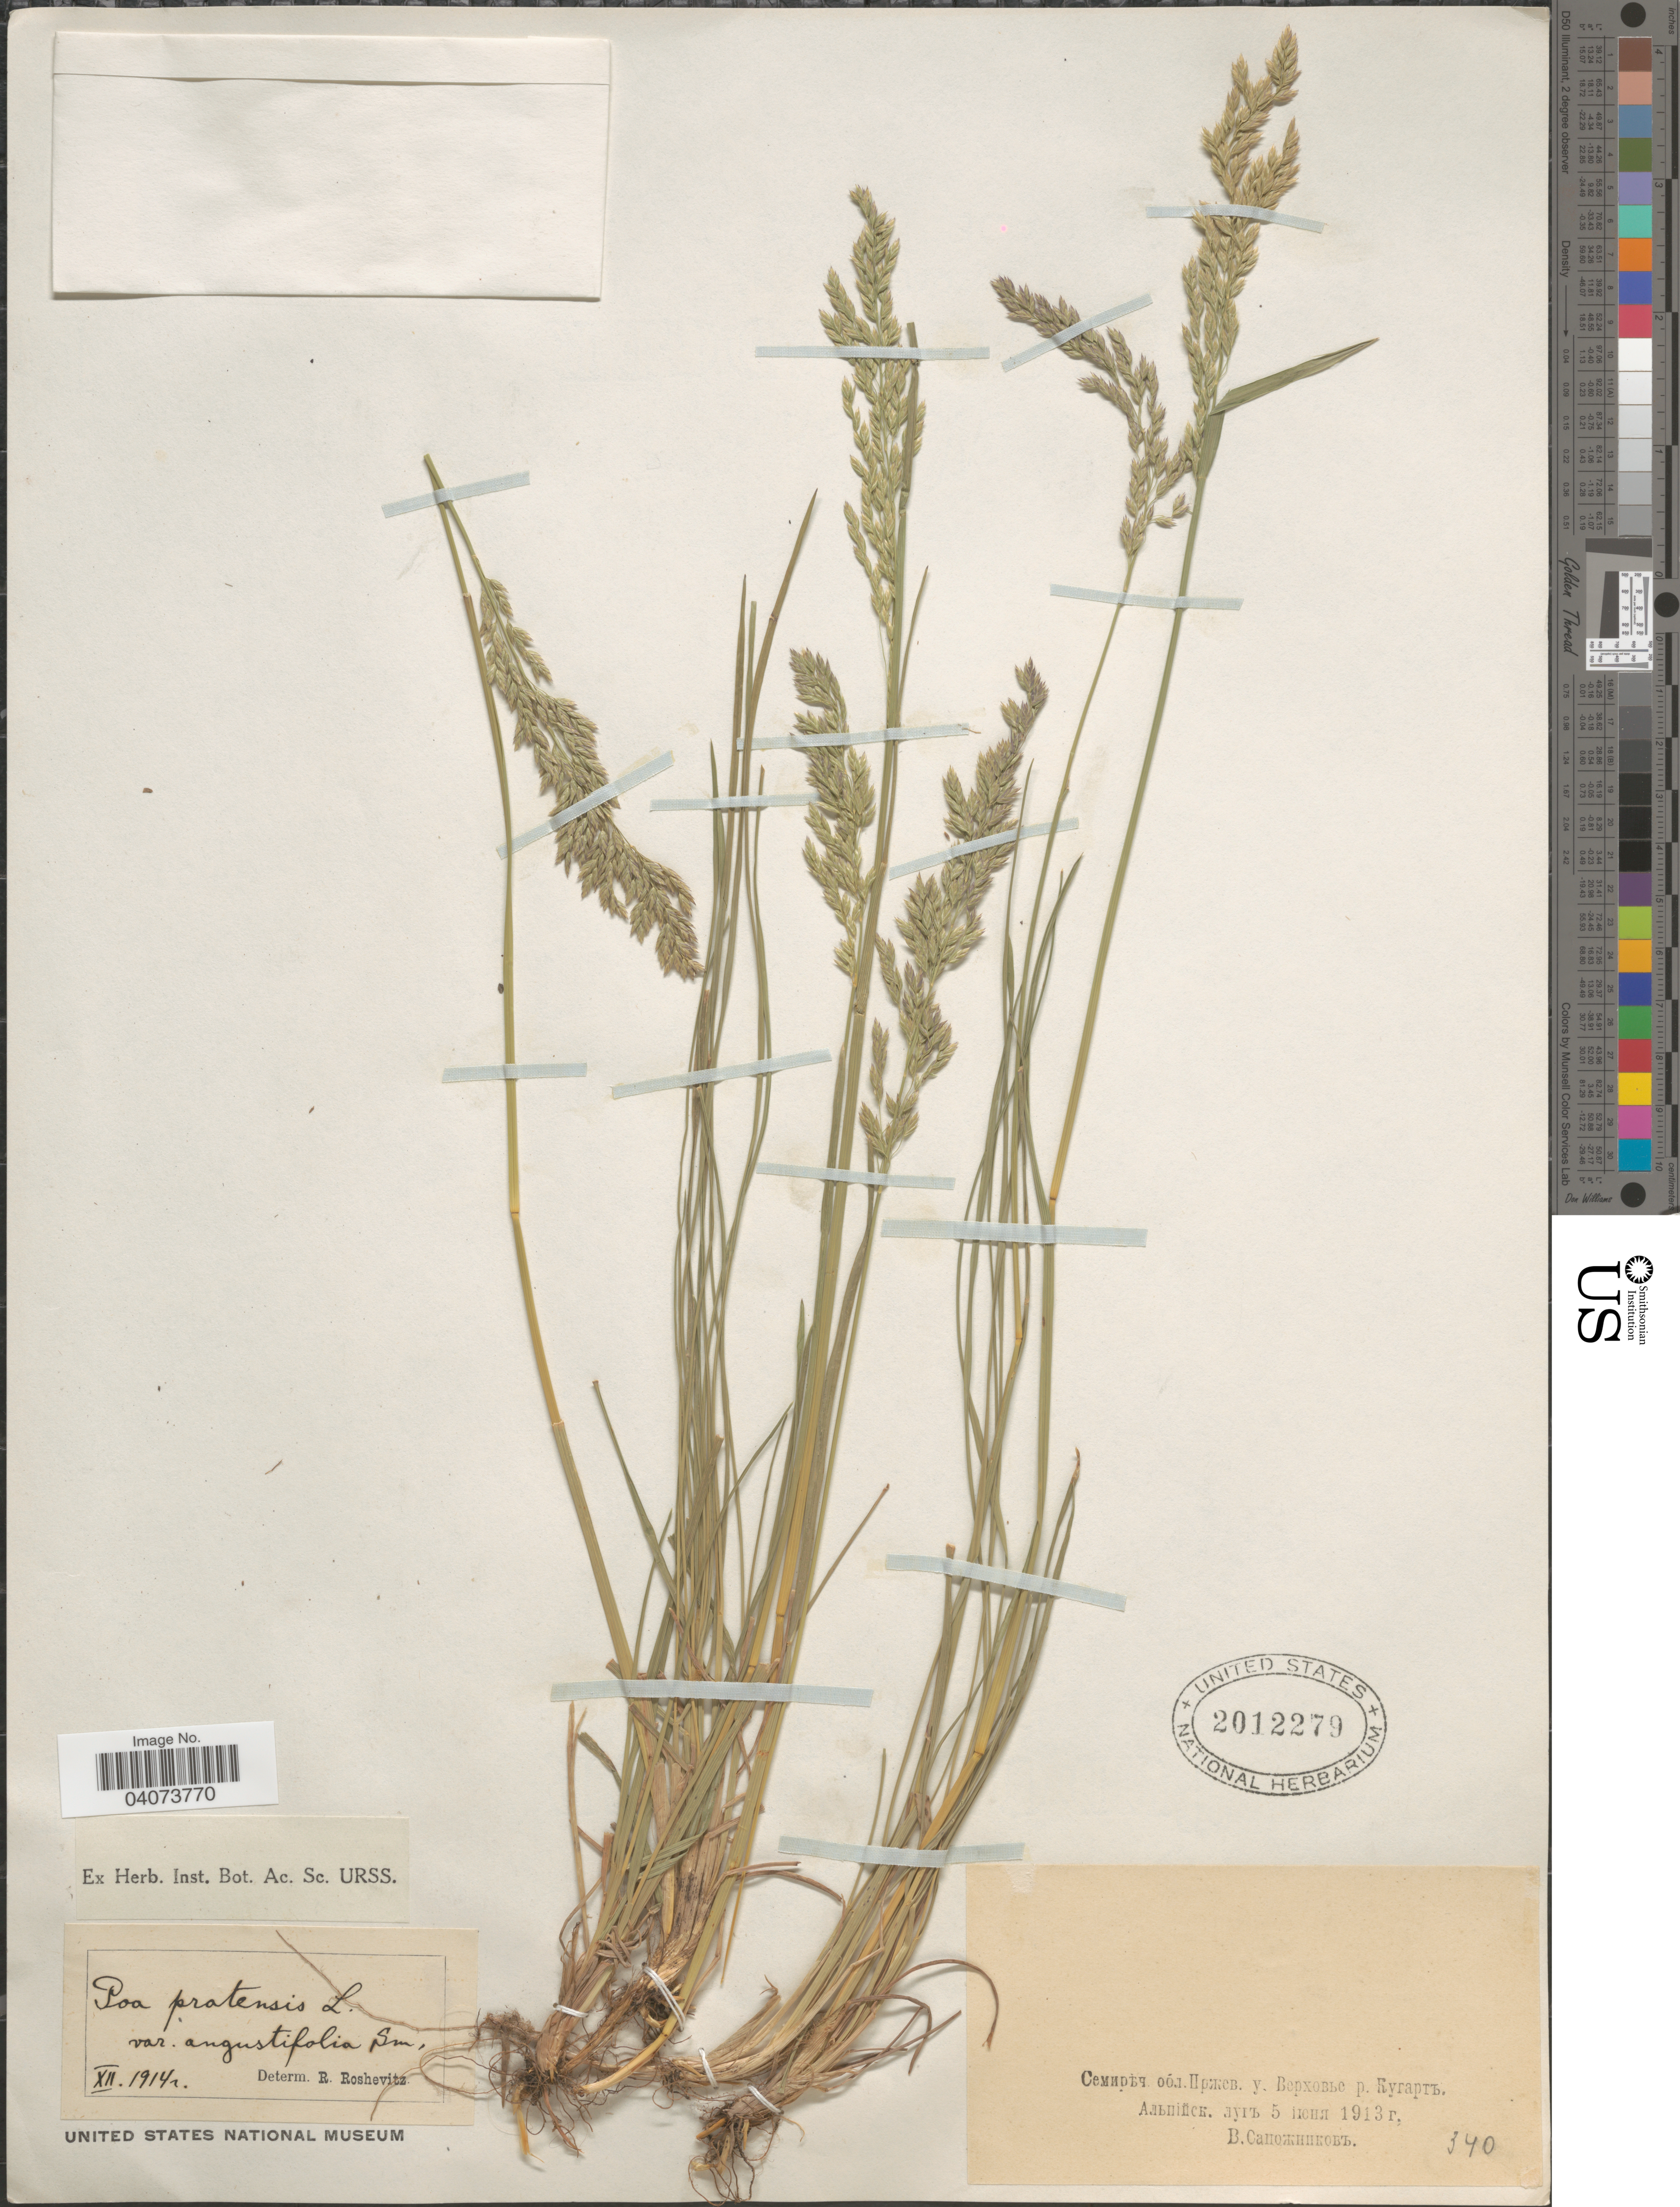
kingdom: Plantae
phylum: Tracheophyta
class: Liliopsida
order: Poales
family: Poaceae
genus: Poa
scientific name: Poa pratensis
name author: L.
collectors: V. Sapozhnikov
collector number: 340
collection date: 1913-06-05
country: Kyrgyzstan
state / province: Jalal-Abad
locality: Kugart river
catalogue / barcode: US 2012279